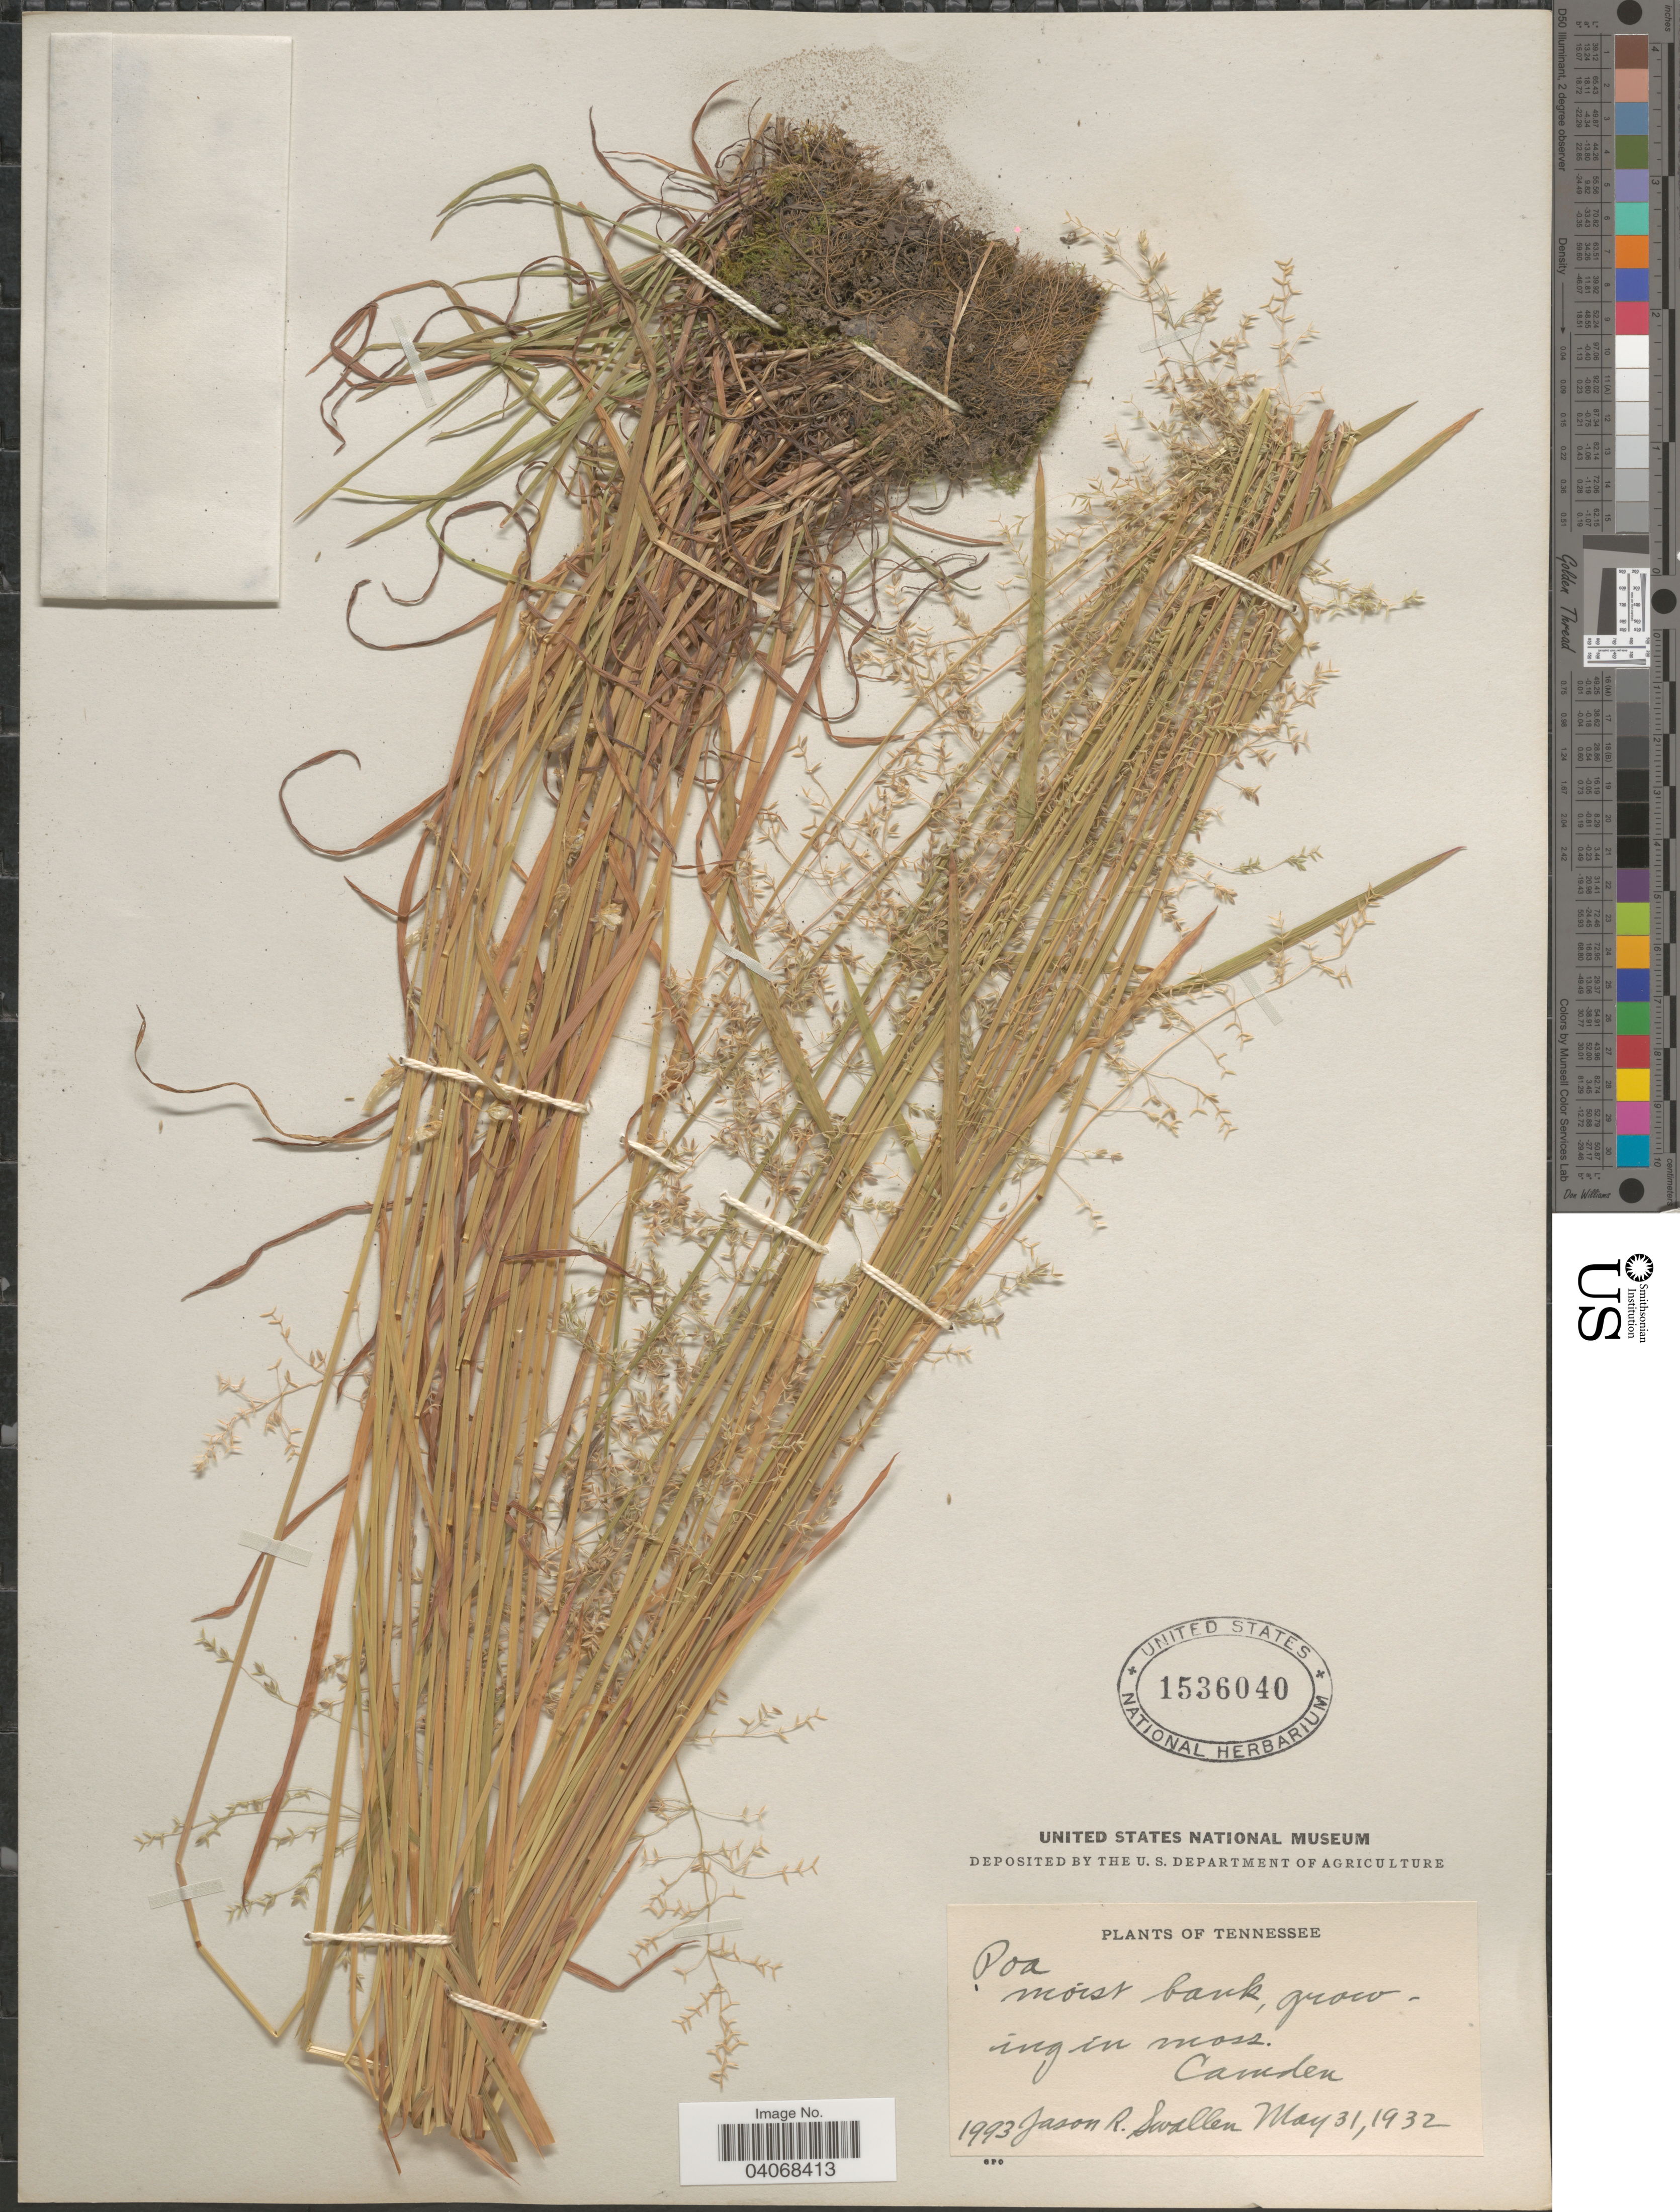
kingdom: Plantae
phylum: Tracheophyta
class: Liliopsida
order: Poales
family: Poaceae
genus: Poa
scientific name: Poa sylvestris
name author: A. Gray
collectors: J. R. Swallen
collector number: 1993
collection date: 1932-05-31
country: United States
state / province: Tennessee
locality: Moist bank, growing in moss. Camden.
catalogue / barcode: US 1536040